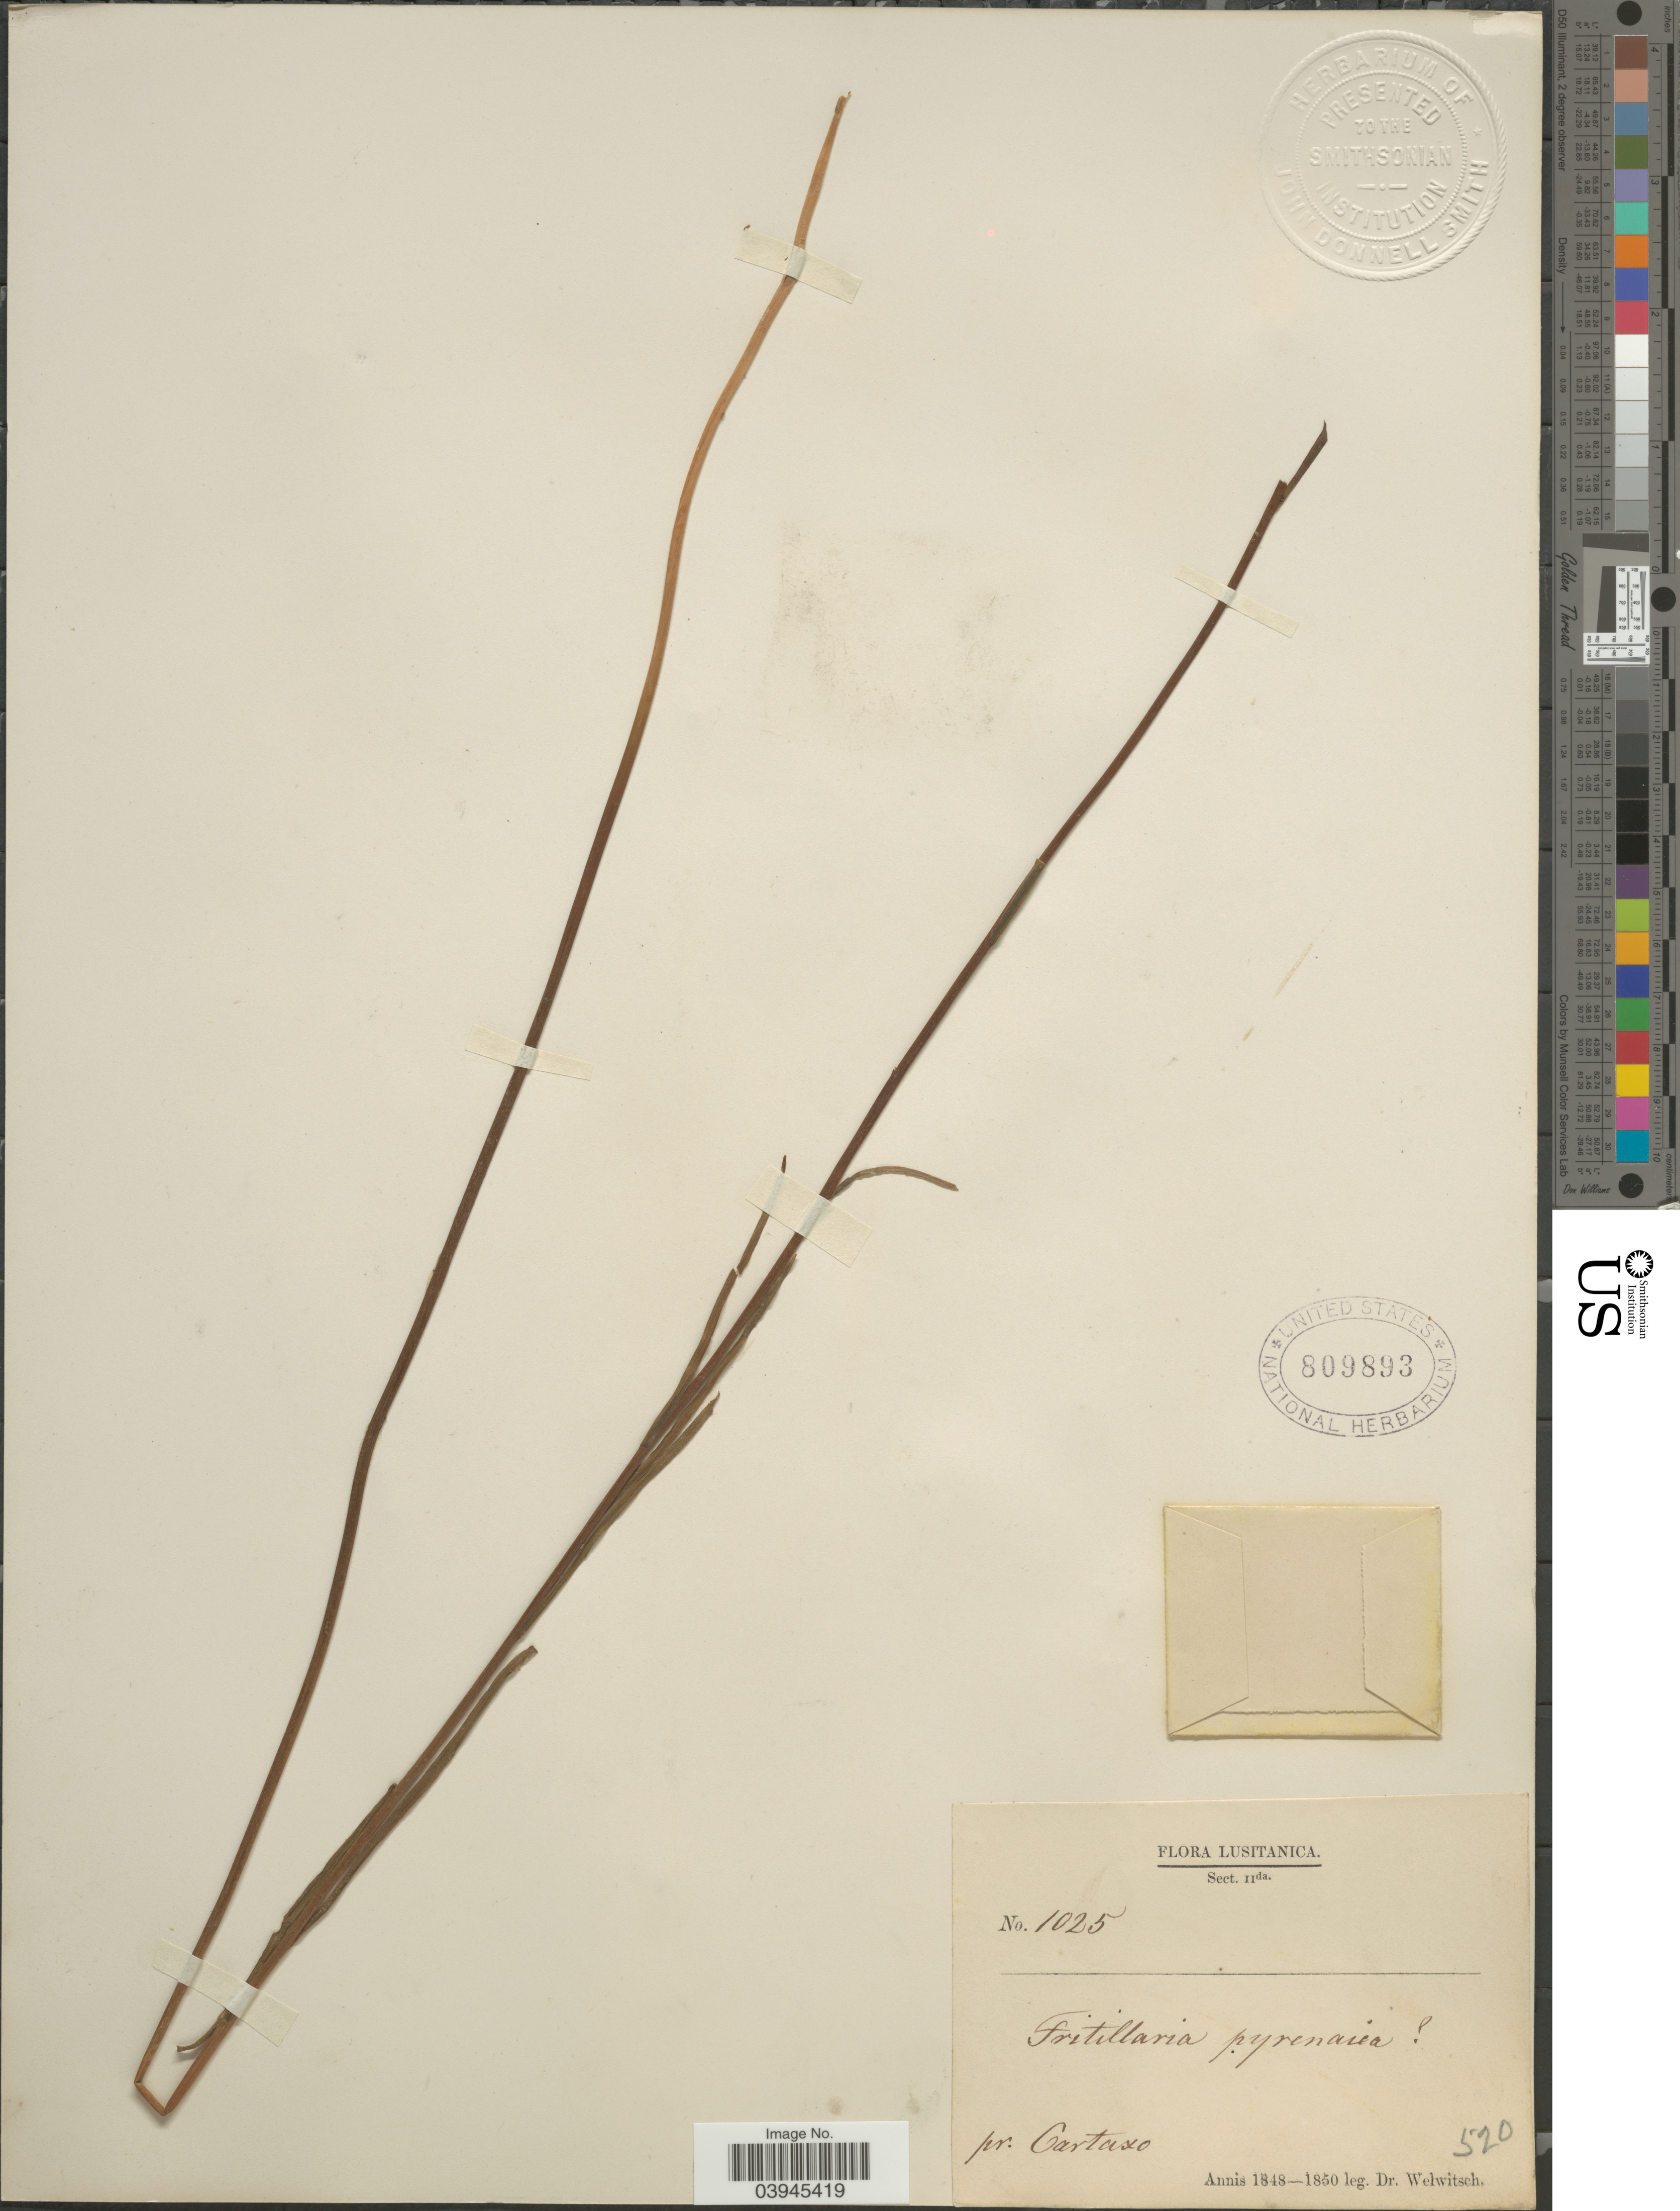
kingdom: Plantae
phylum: Tracheophyta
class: Liliopsida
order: Liliales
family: Liliaceae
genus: Fritillaria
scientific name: Fritillaria pyrenaica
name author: L.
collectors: -. Welwitsch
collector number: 1025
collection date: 1848/1850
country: Portugal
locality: Lusitanica. Sect. IIda. Pr. Cartaxo.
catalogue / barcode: US 809893